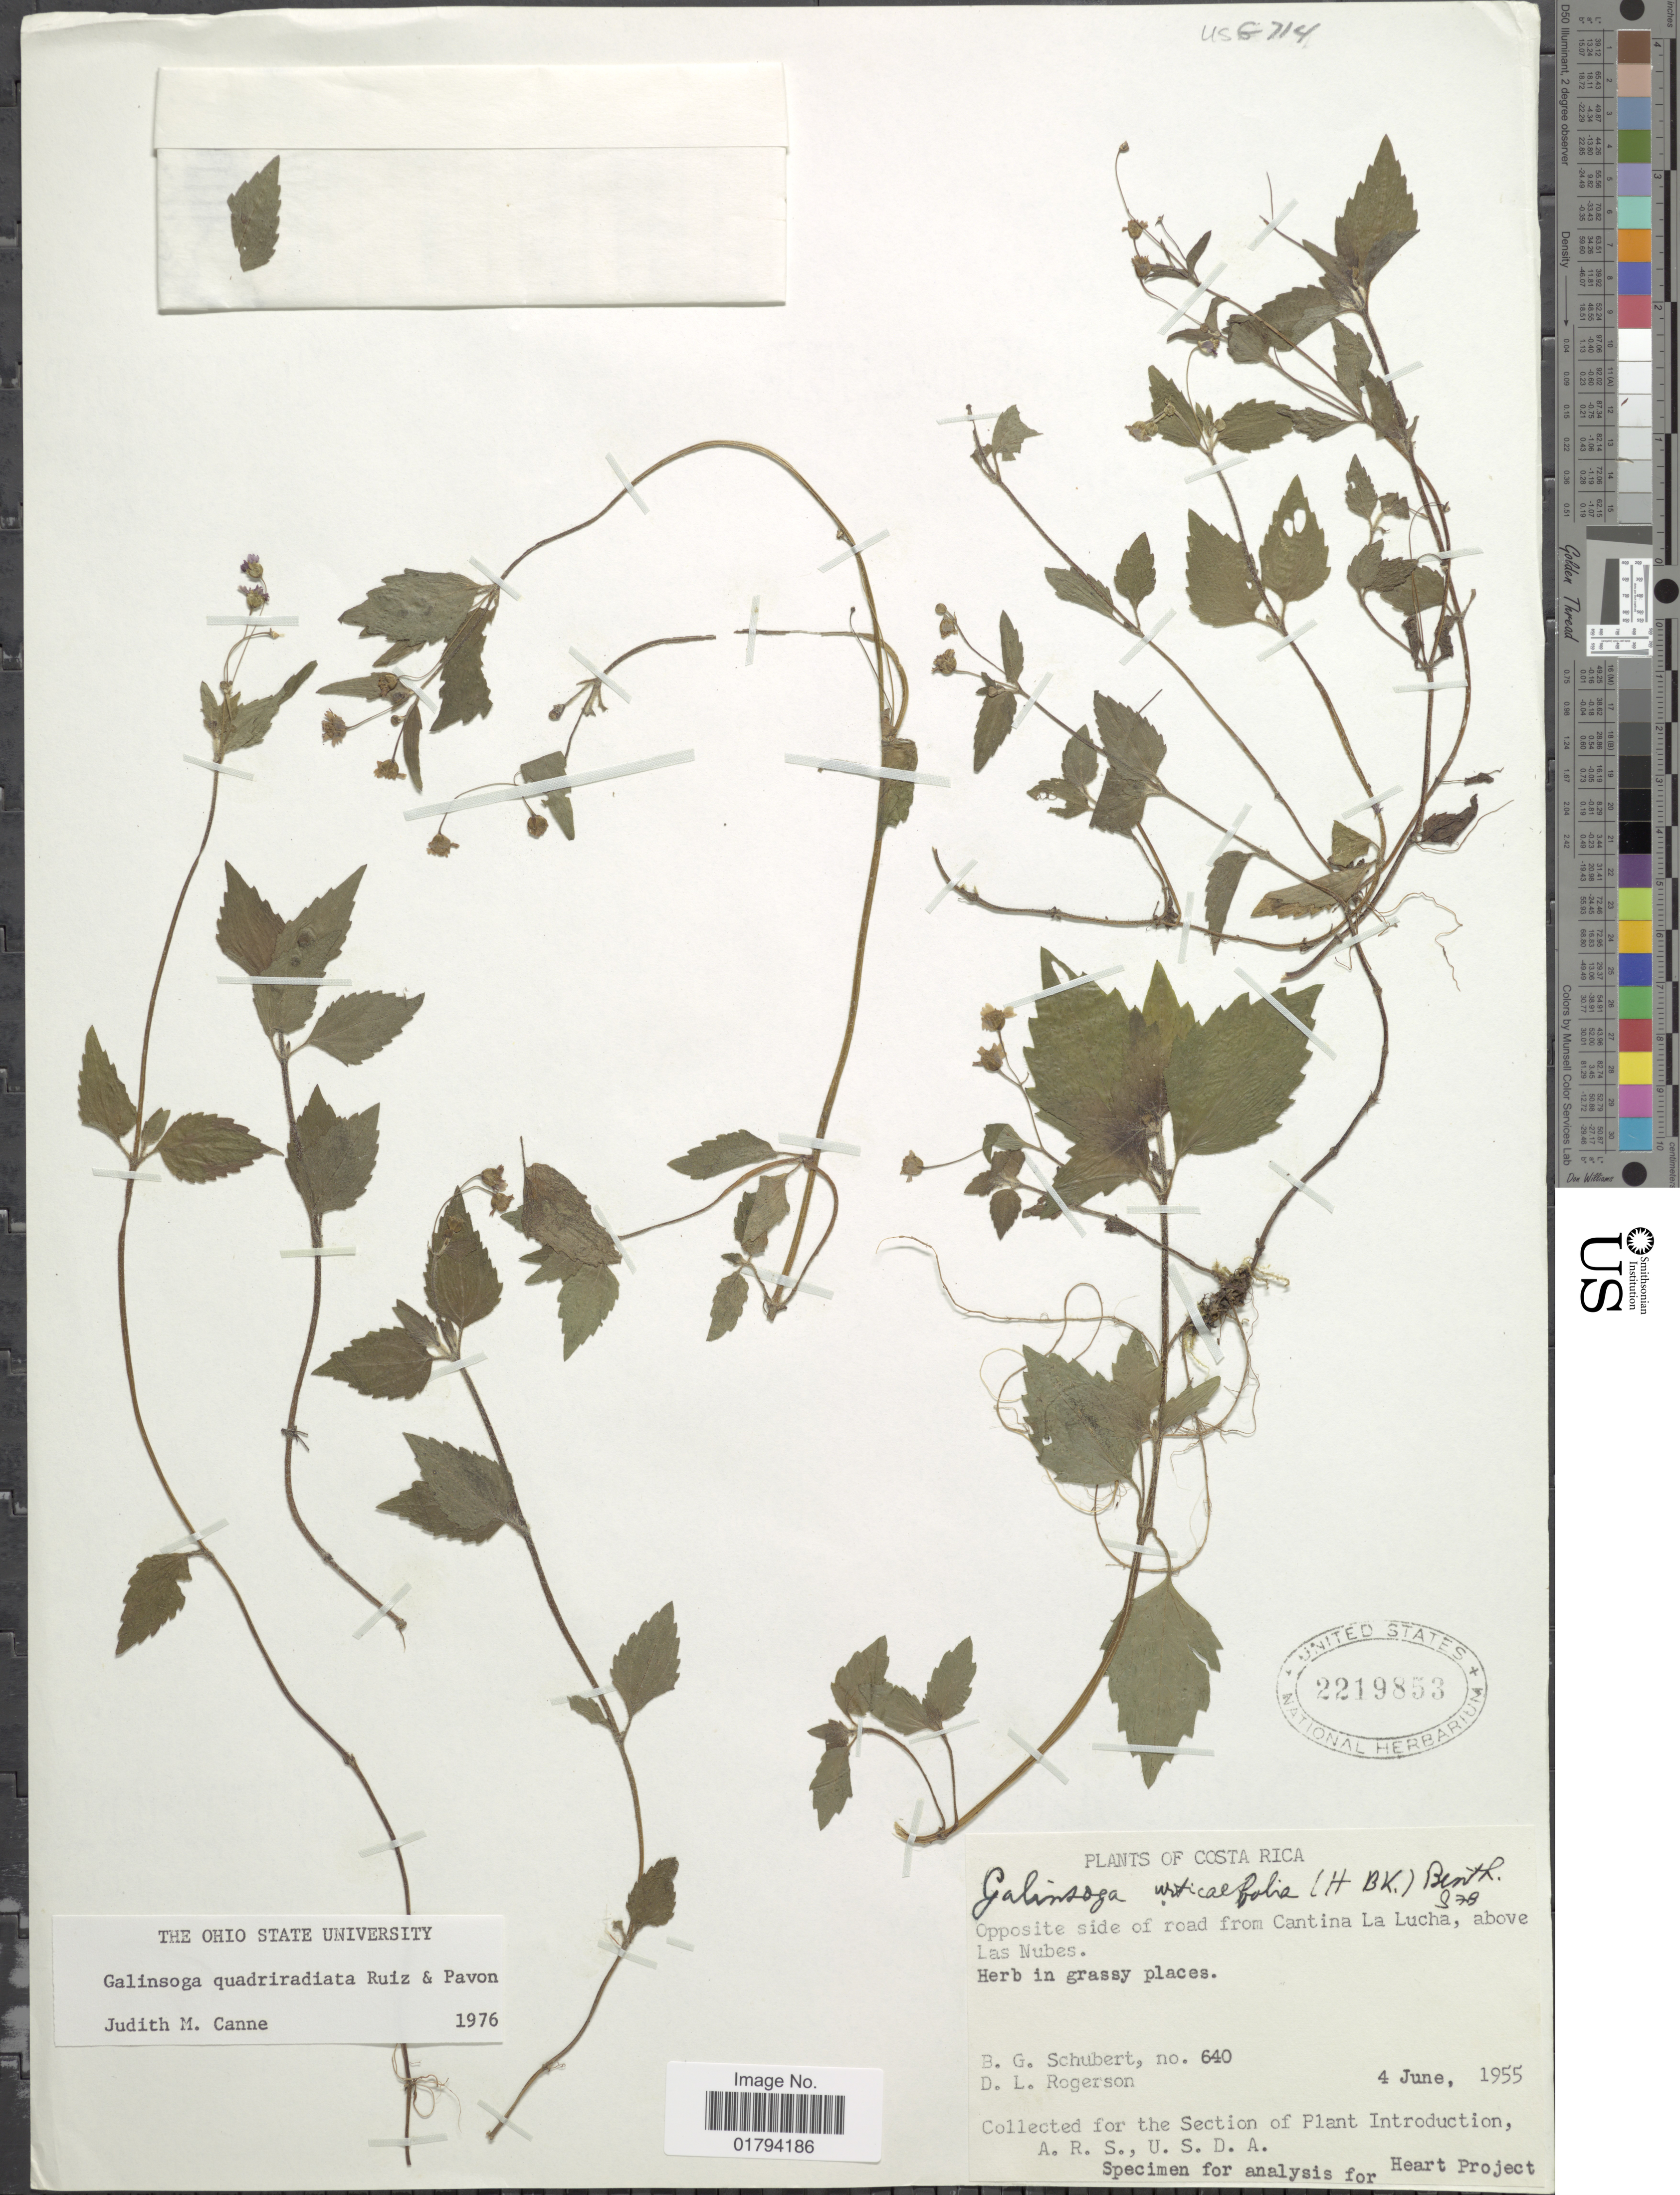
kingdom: Plantae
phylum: Tracheophyta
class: Magnoliopsida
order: Asterales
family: Asteraceae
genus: Galinsoga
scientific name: Galinsoga quadriradiata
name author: Ruiz & Pav.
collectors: B. Schubert & D. Rogerson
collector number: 640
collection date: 1955-06-04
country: Costa Rica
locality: Opposite side of road from Cantina La Lucha, above Las Nubes.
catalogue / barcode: US 2219853